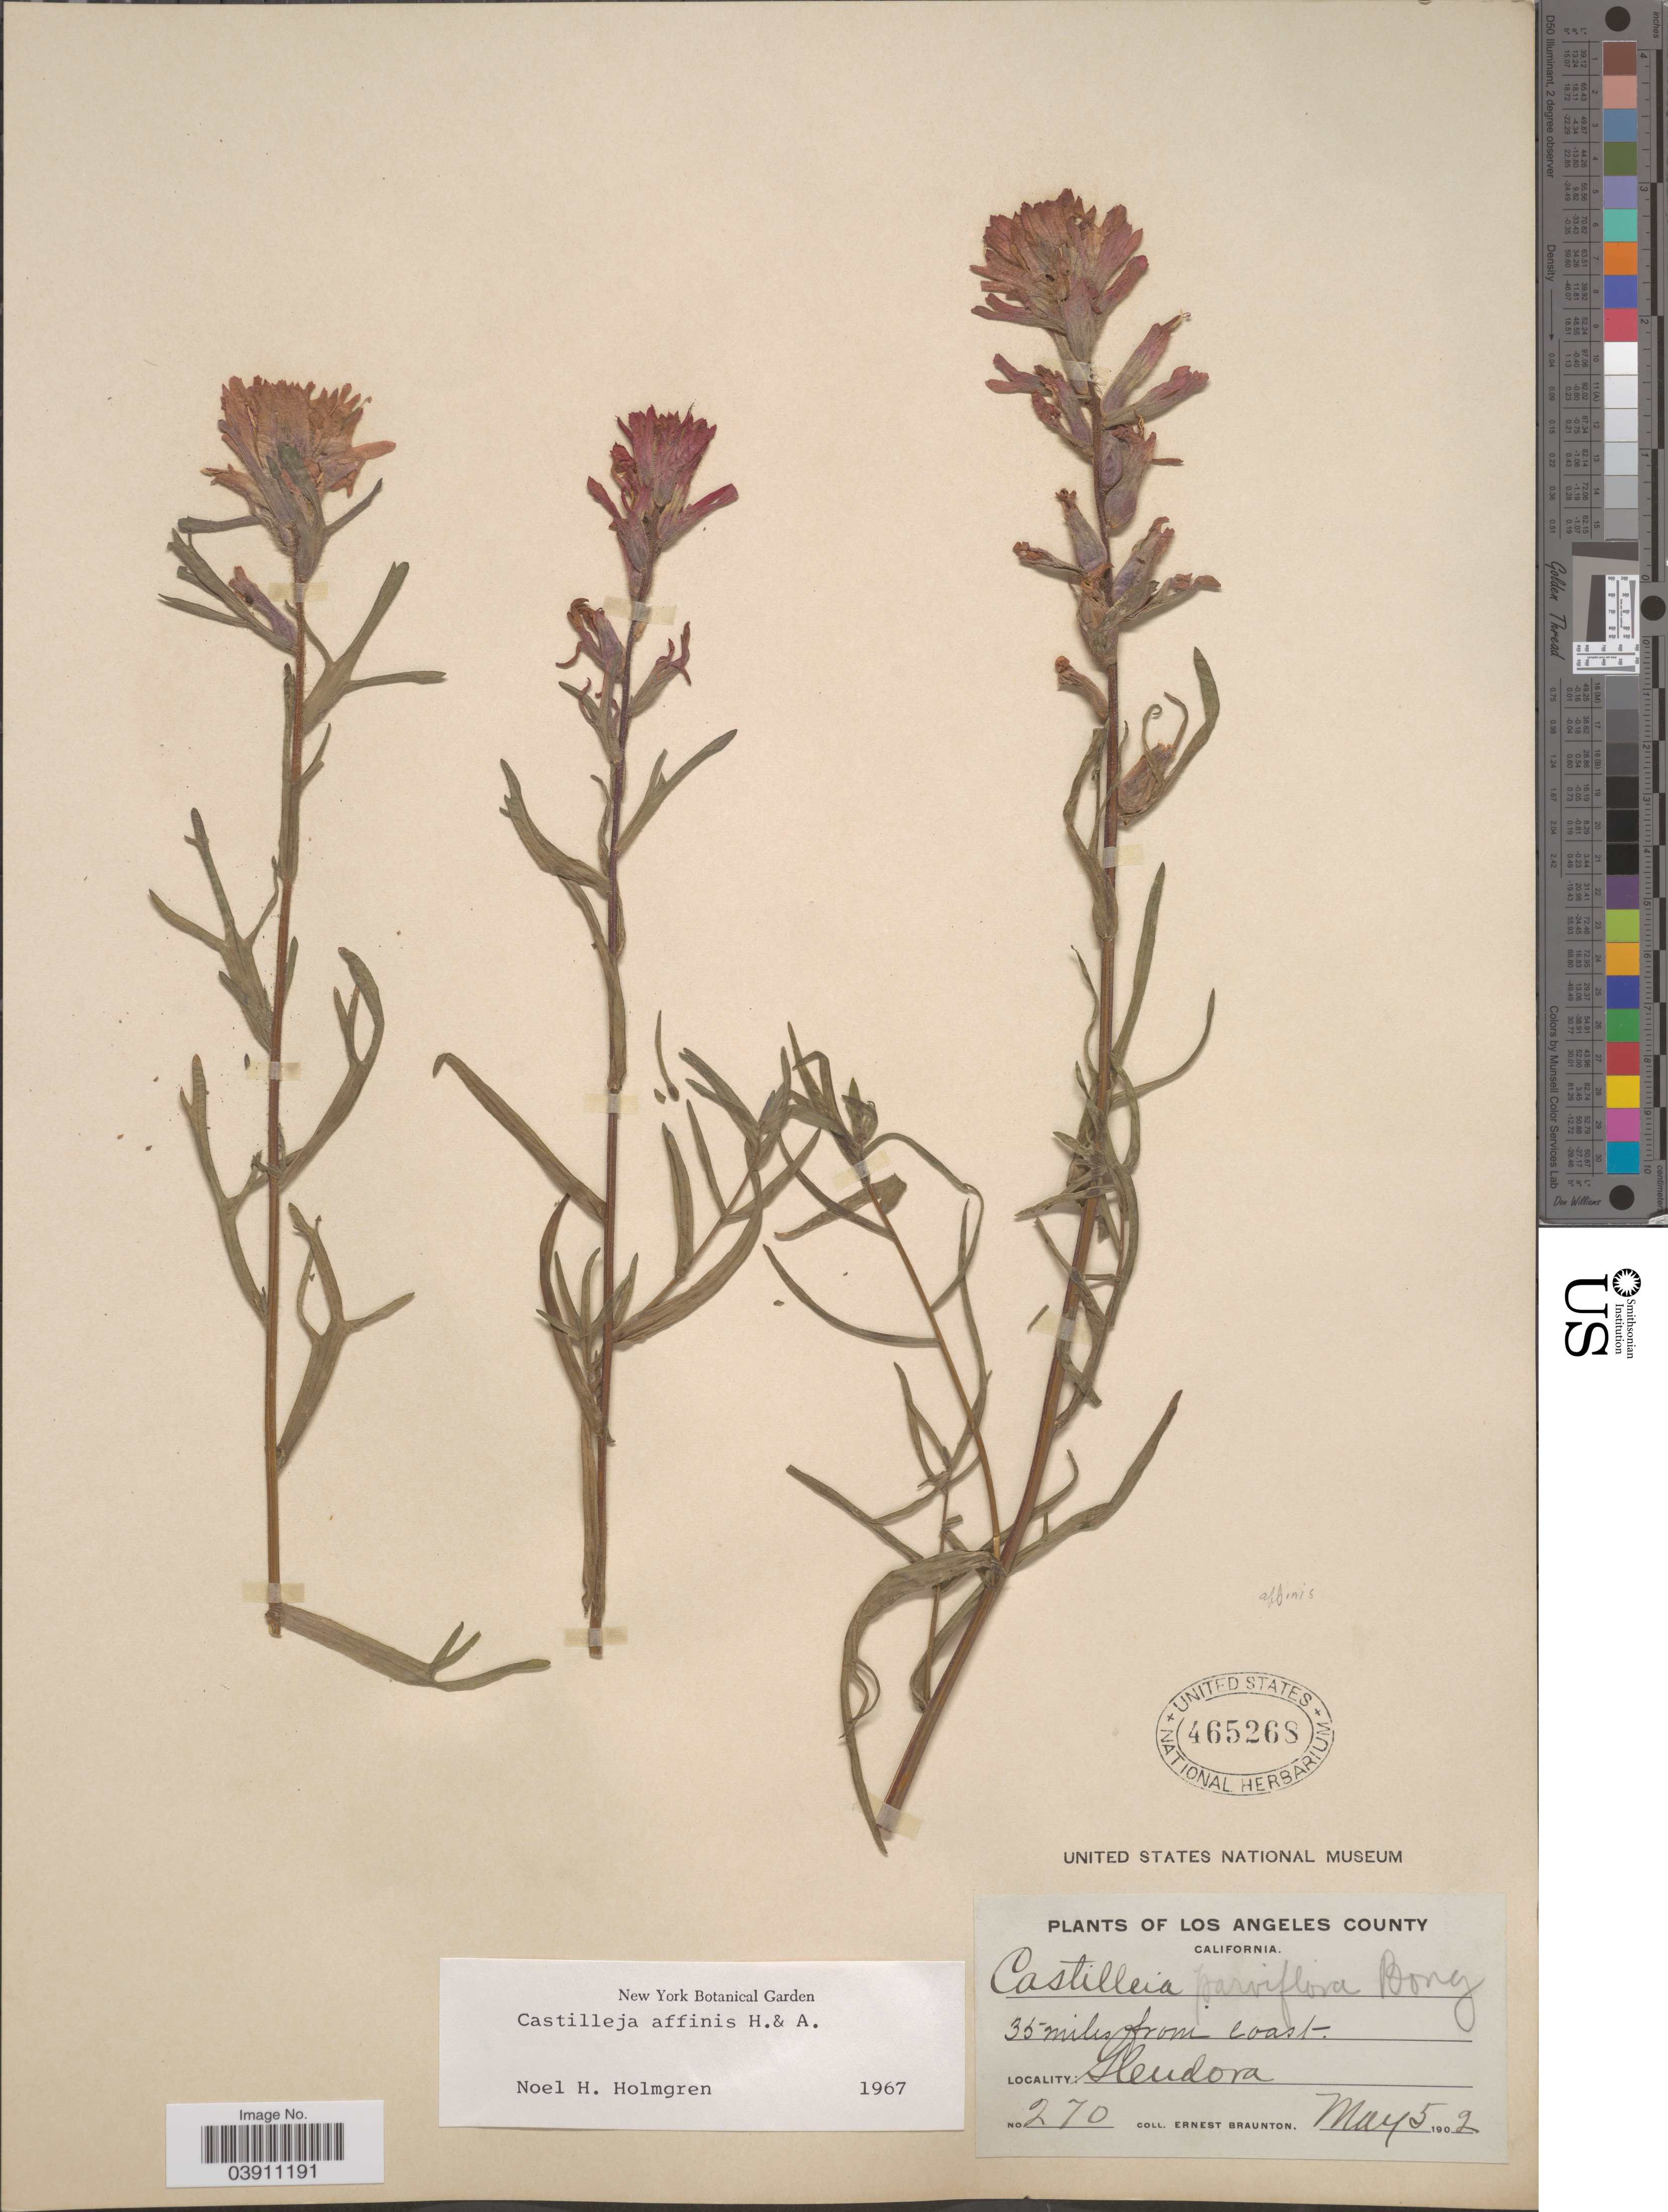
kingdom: Plantae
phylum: Tracheophyta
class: Magnoliopsida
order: Lamiales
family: Orobanchaceae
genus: Castilleja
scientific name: Castilleja affinis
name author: Hook. & Arn.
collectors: E. Braunton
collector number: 270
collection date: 1902-05-05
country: United States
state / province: California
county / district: Los Angeles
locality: Los Angeles County. 35 miles from coast. Glendora.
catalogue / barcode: US 465268